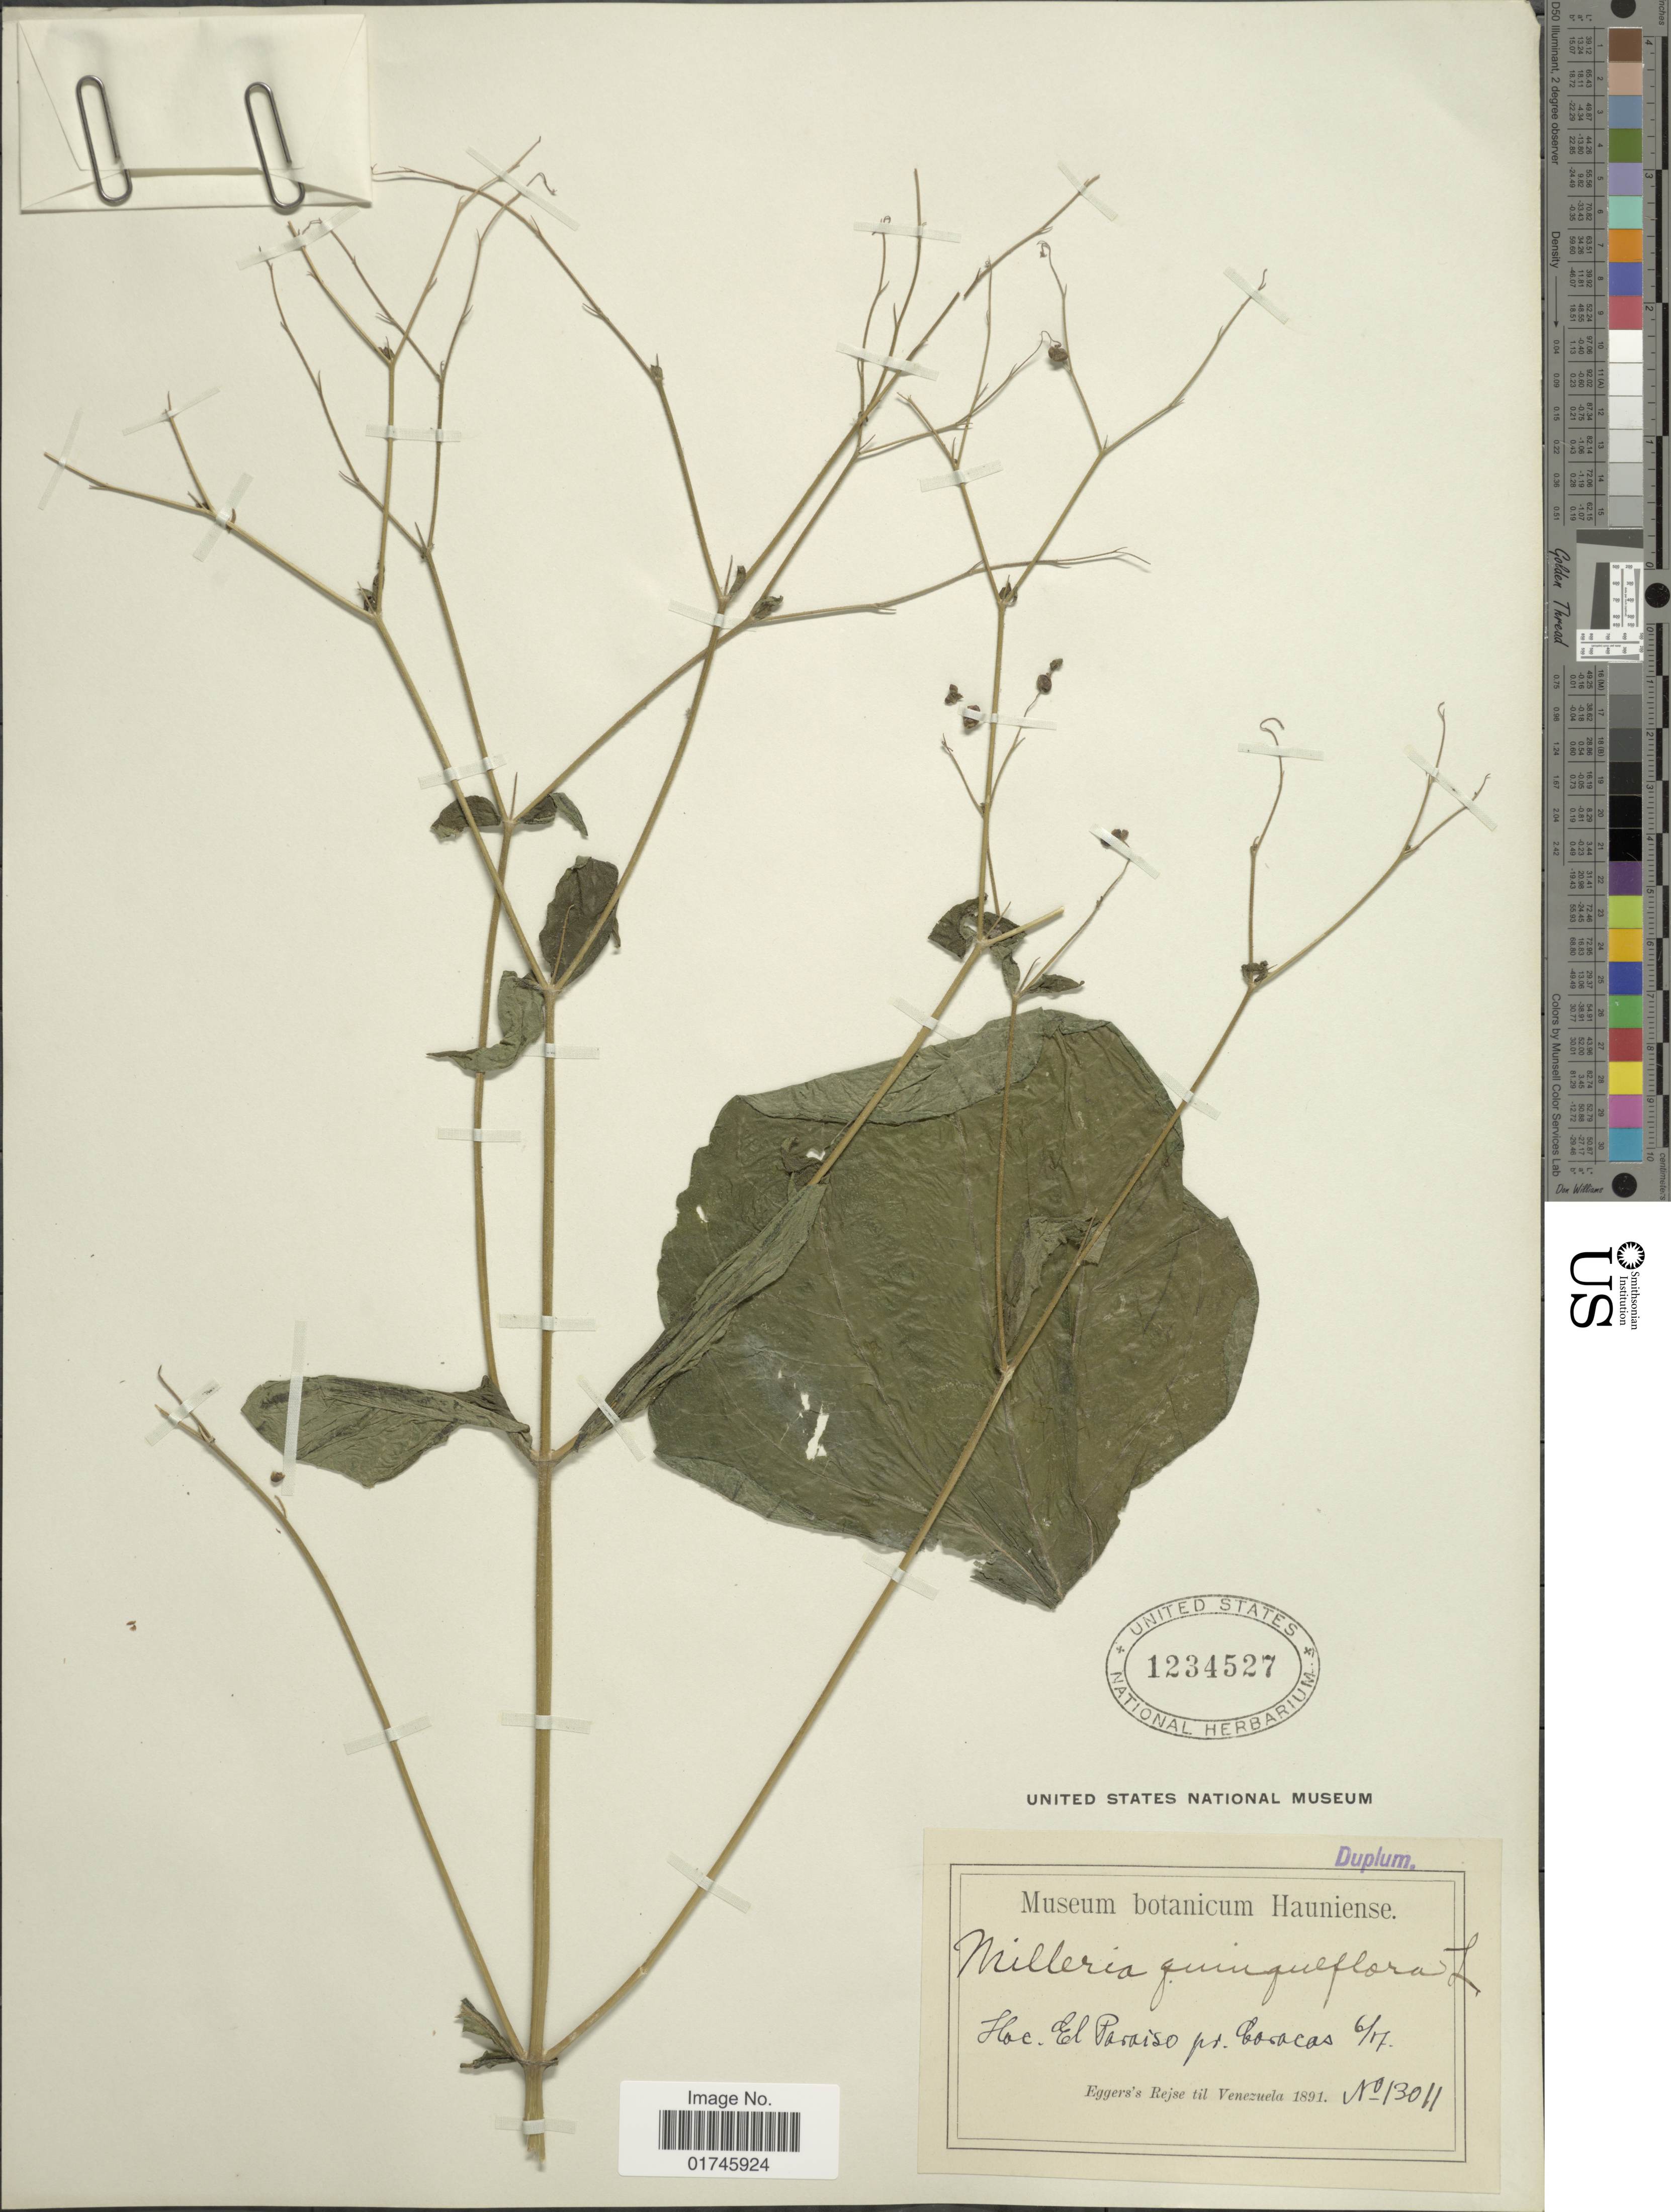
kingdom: Plantae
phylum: Tracheophyta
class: Magnoliopsida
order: Asterales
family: Asteraceae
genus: Milleria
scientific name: Milleria quinqueflora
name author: L.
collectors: -. Eggers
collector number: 13011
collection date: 1891-06-17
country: Venezuela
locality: El Paraiso pr. Caracas.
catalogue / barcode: US 1234527